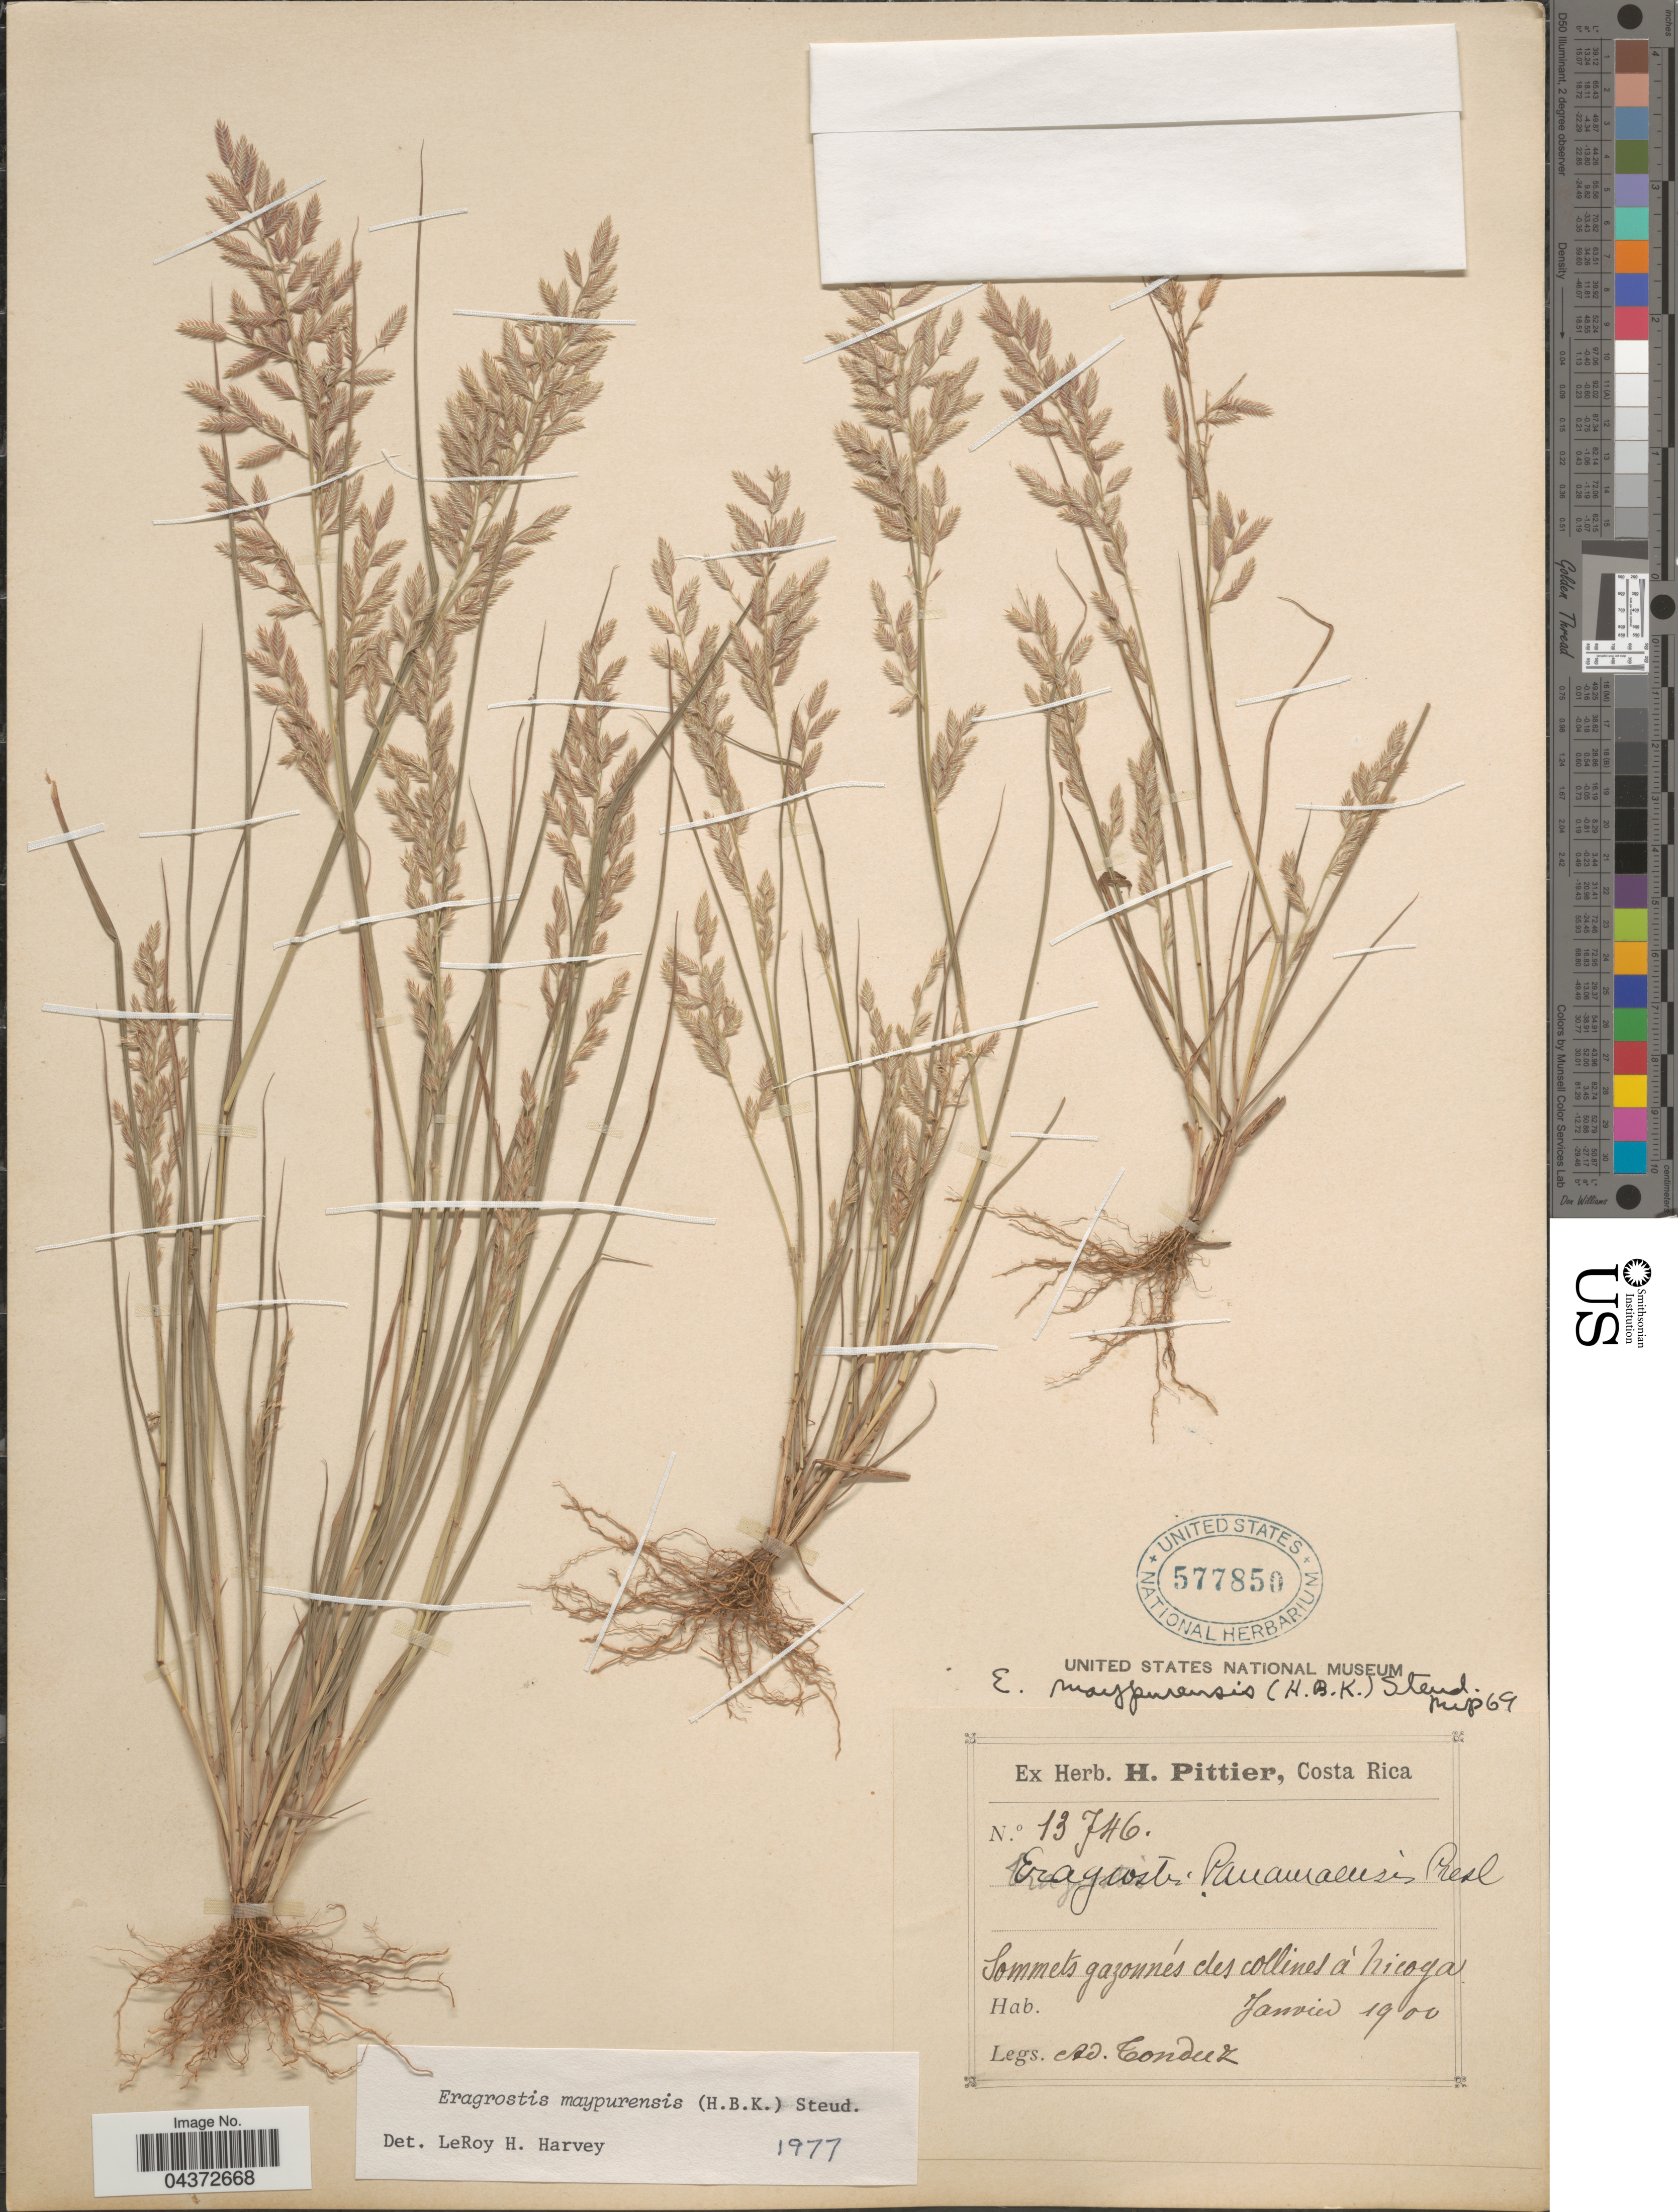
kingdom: Plantae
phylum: Tracheophyta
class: Liliopsida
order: Poales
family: Poaceae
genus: Eragrostis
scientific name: Eragrostis maypurensis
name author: (Kunth) Steud.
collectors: A. Tonduz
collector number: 13746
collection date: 1900-01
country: Costa Rica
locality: Sommets gazonnés des collines à Nicoya.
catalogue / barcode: US 577850